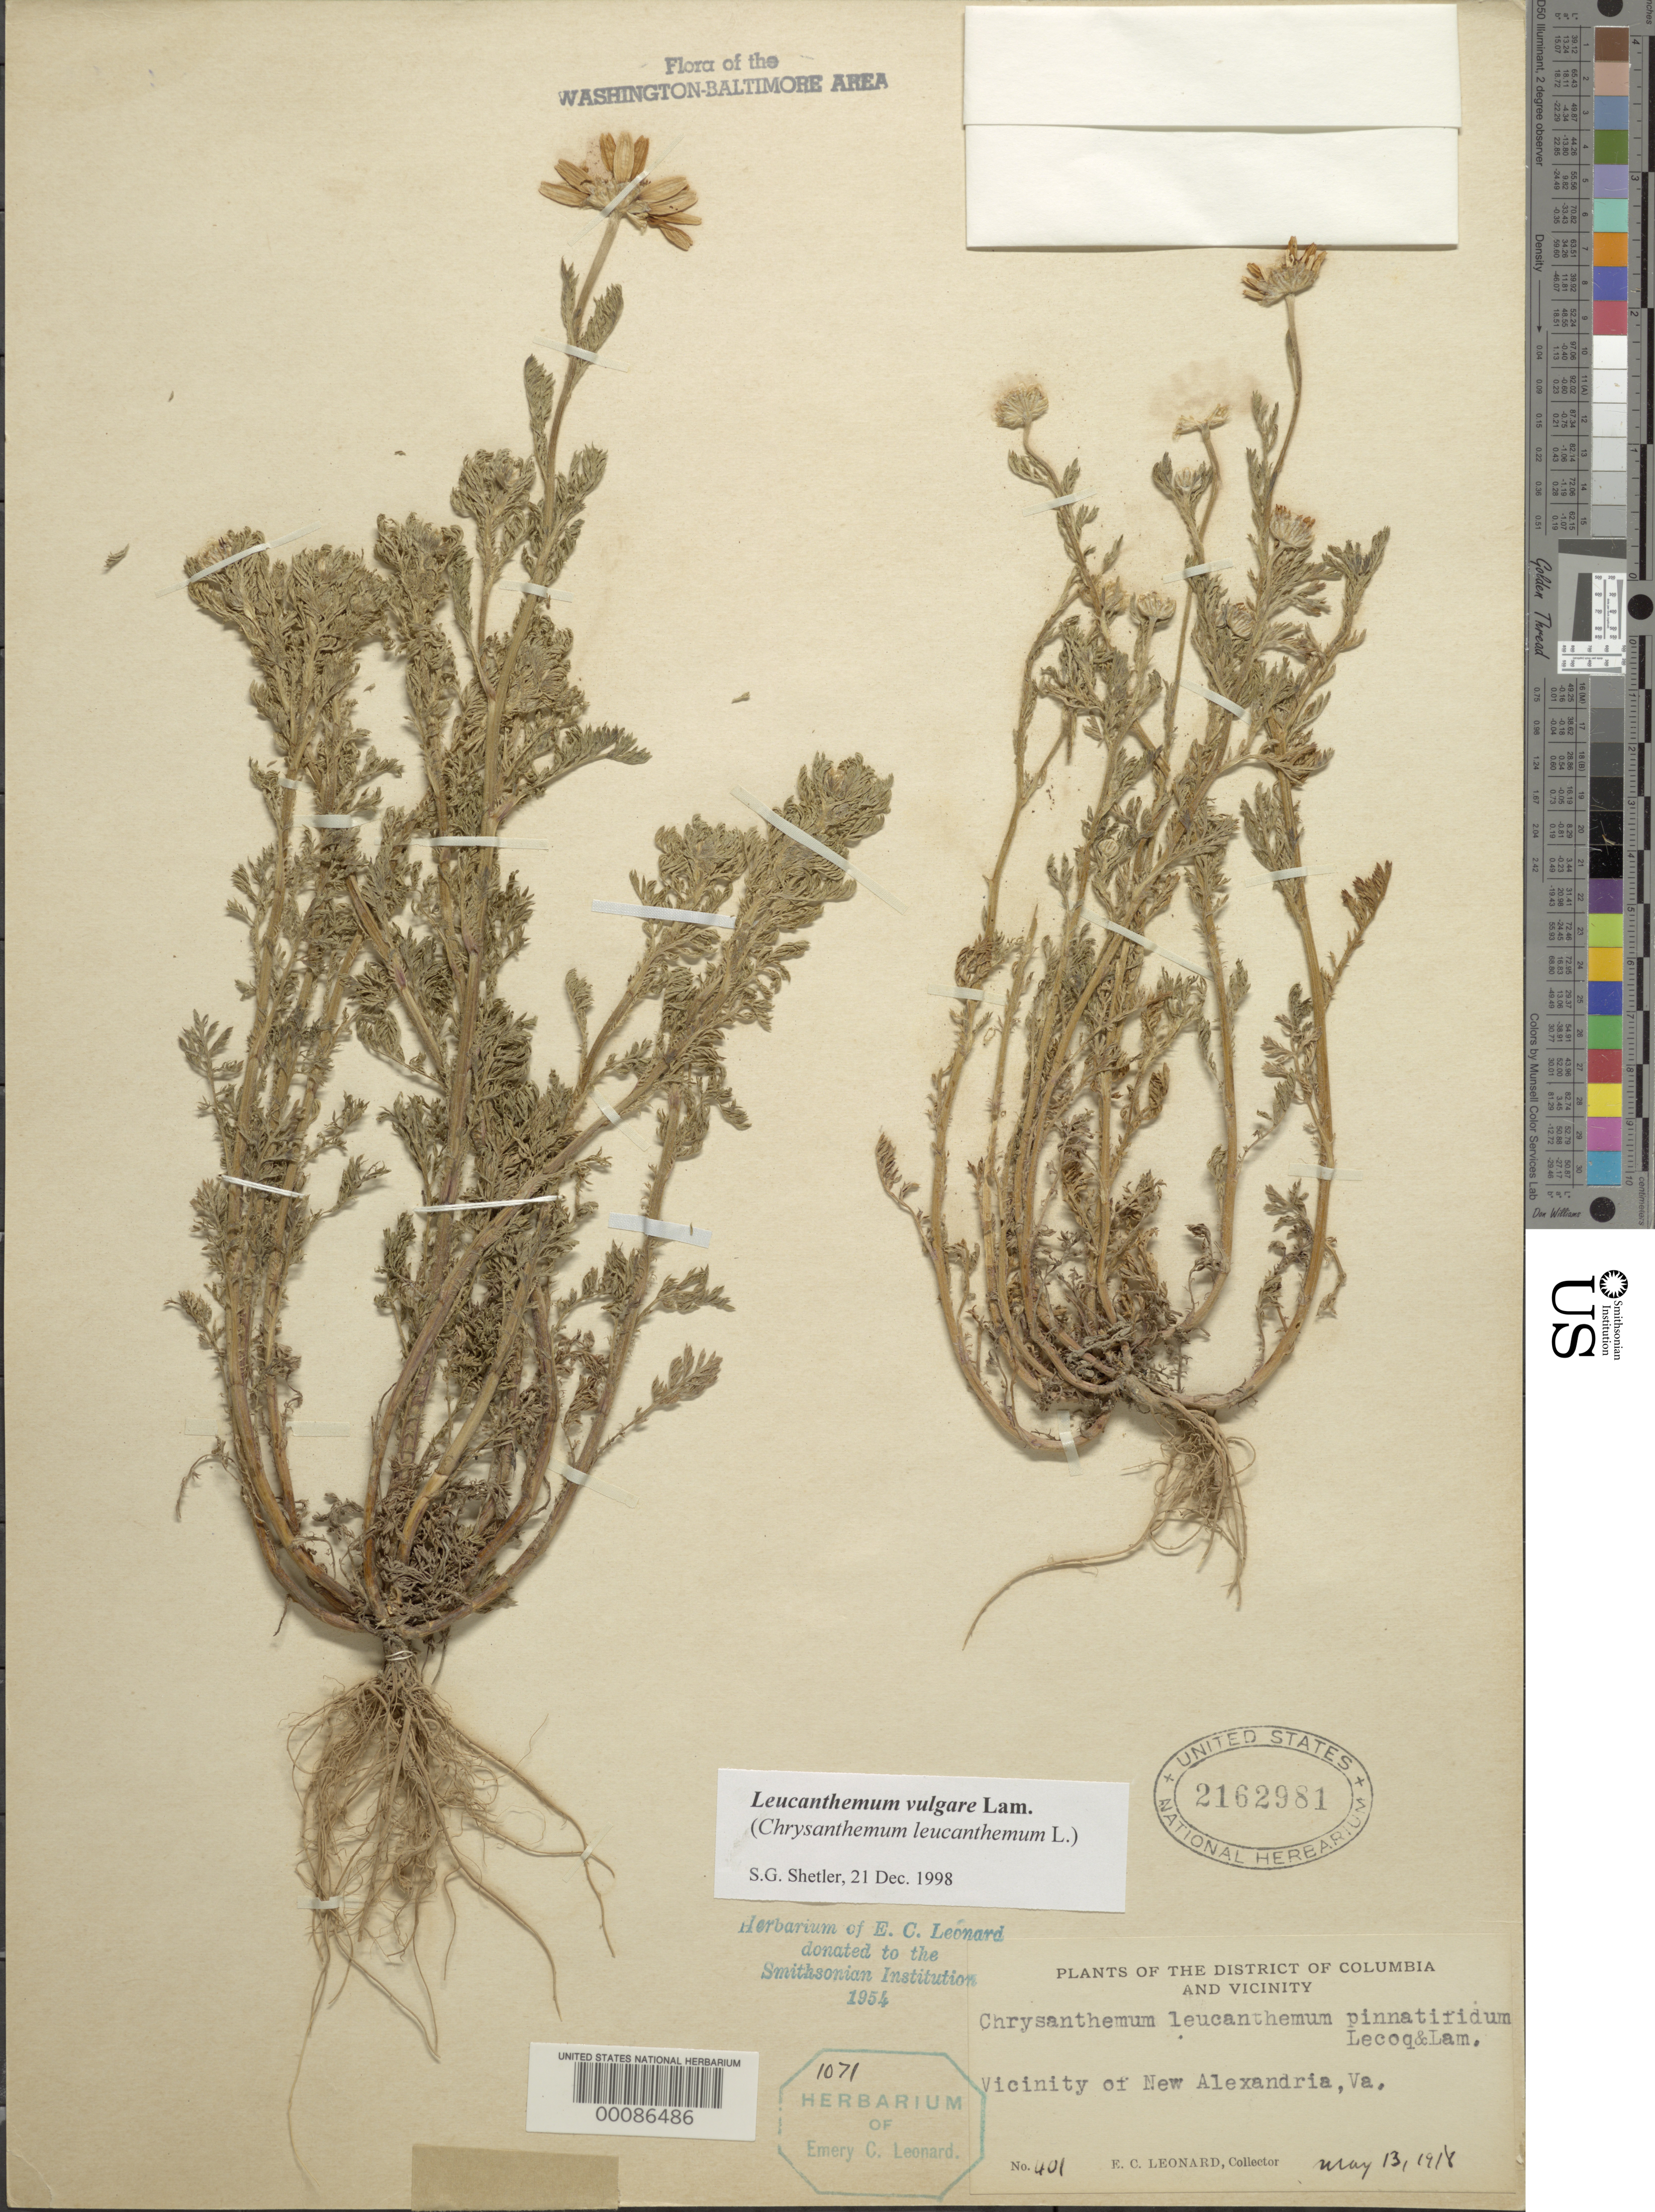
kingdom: Plantae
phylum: Tracheophyta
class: Magnoliopsida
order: Asterales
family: Asteraceae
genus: Leucanthemum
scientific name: Leucanthemum vulgare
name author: Lam.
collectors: E. C. Leonard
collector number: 401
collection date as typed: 13 May 1918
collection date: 1918-05-13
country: United States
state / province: Virginia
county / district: Fairfax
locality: New Alexandria vicinity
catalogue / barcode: US 2162981